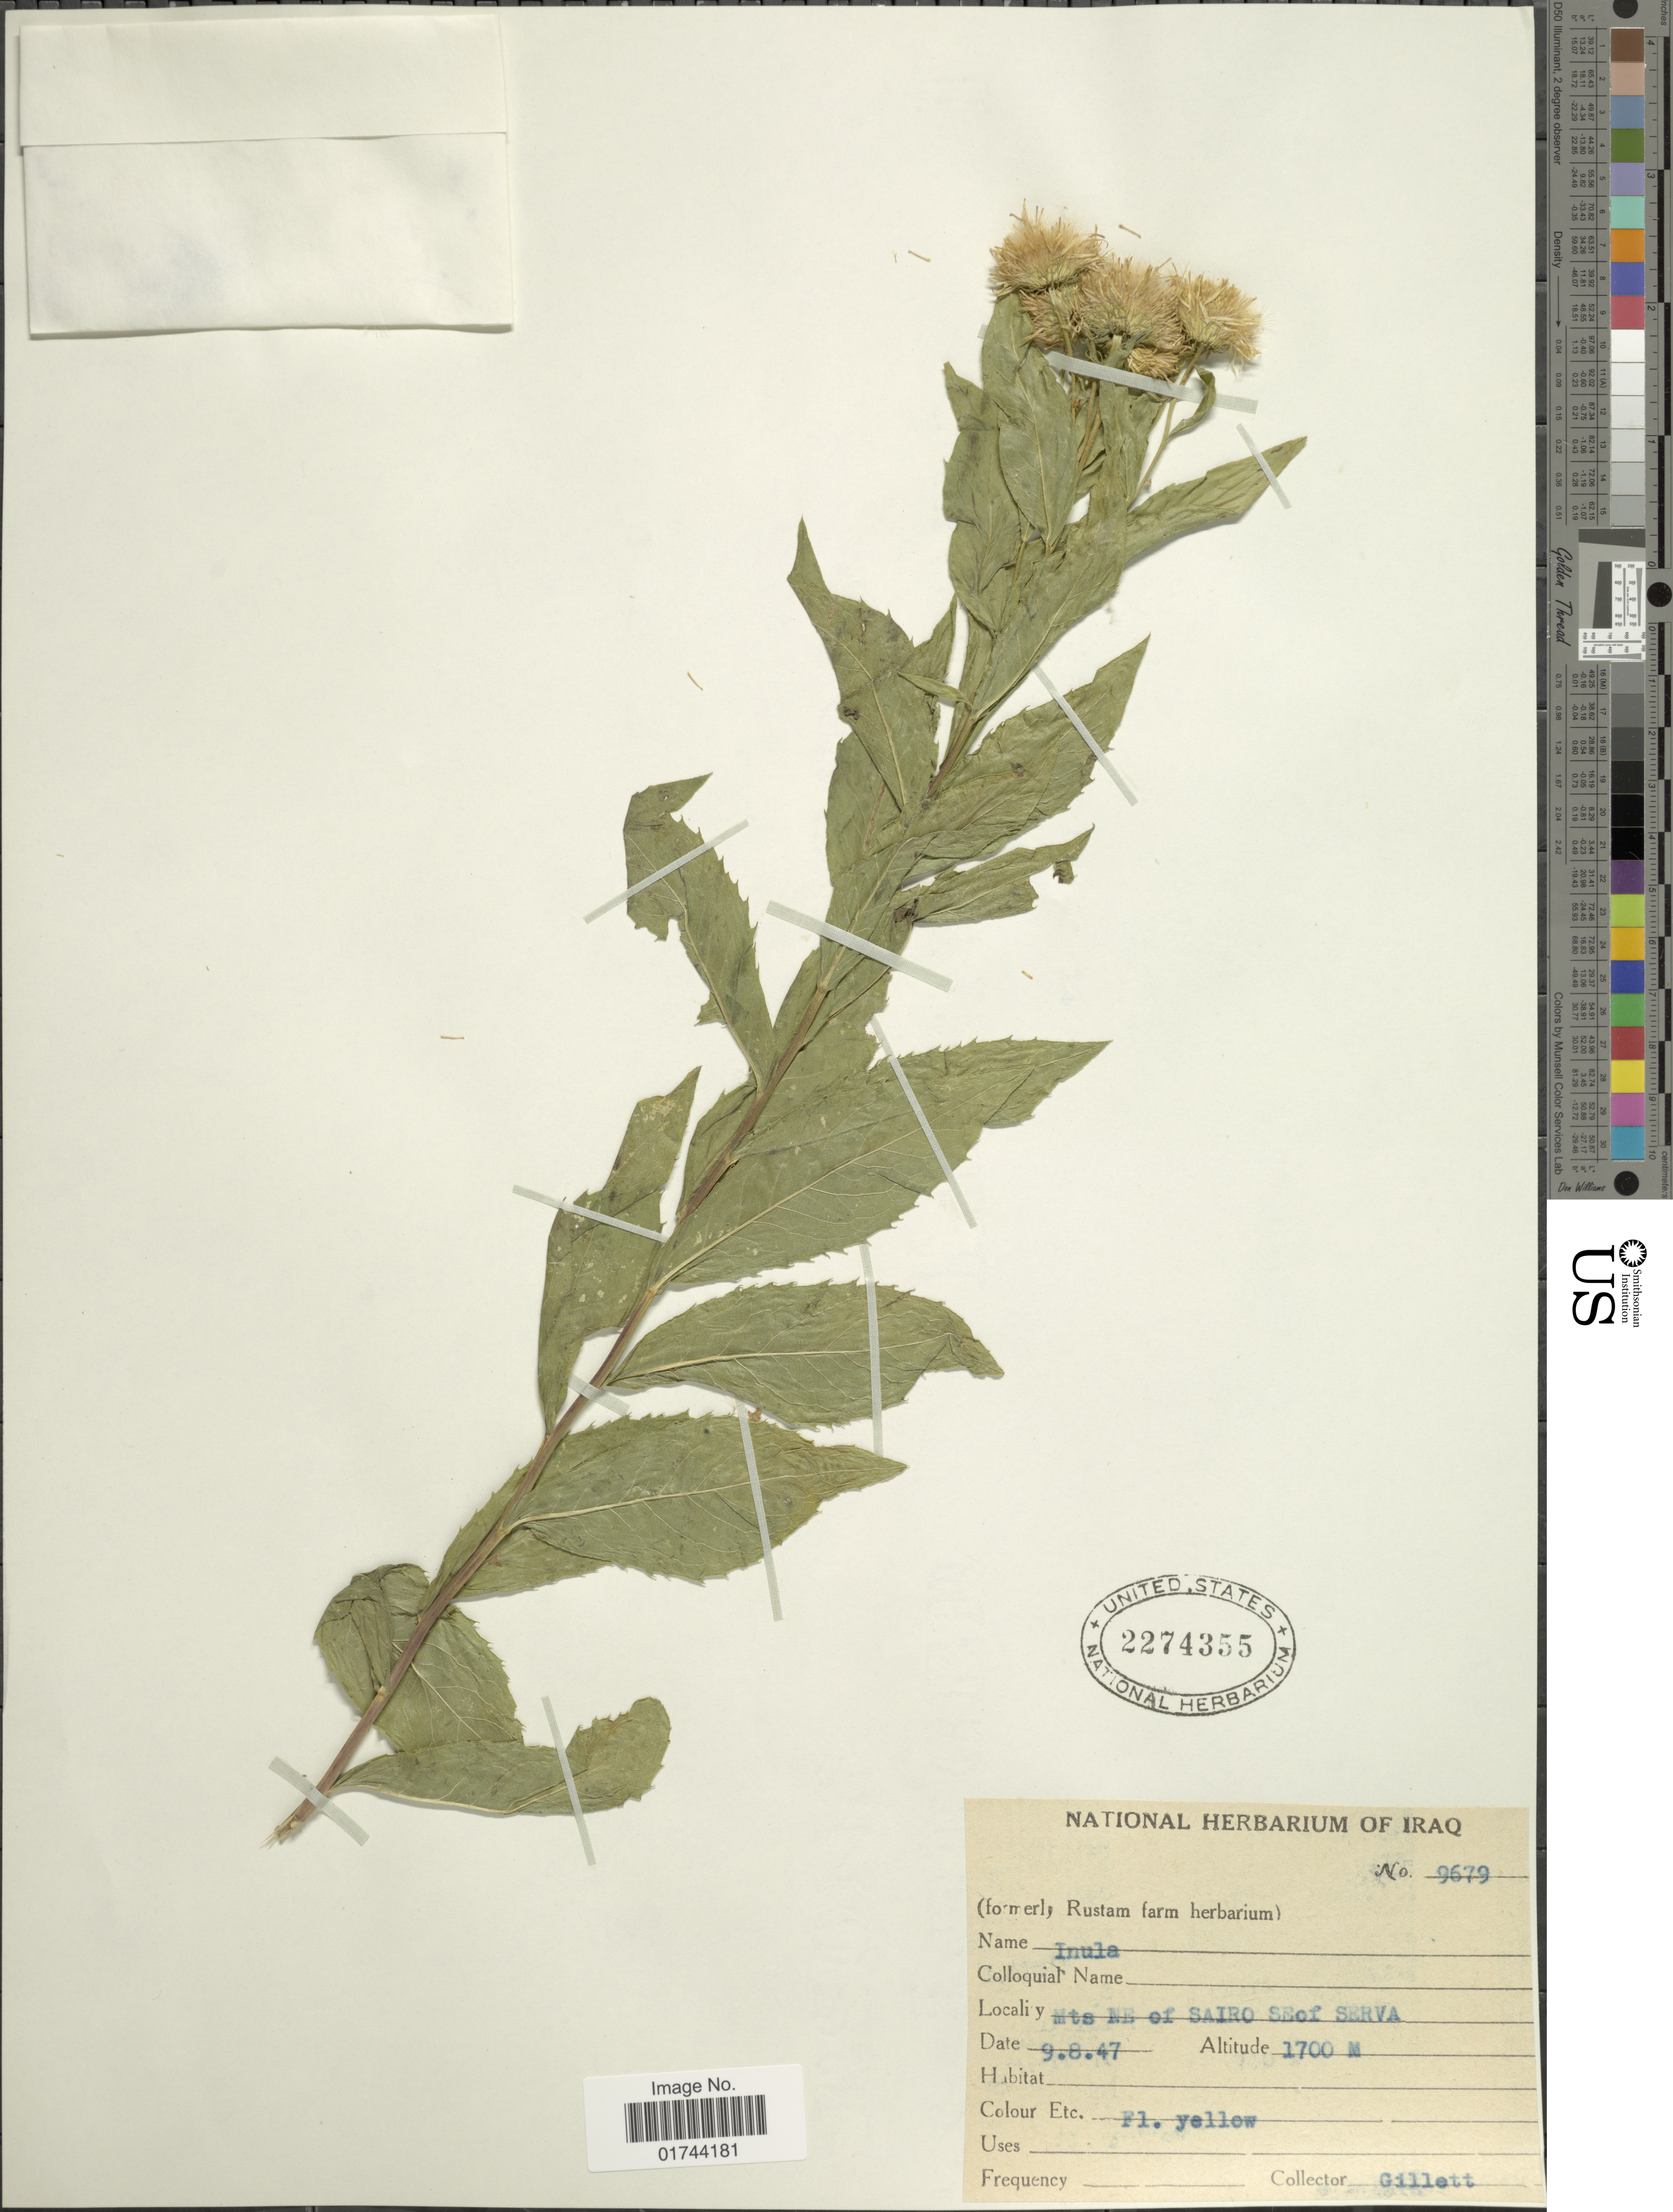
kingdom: Plantae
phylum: Tracheophyta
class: Magnoliopsida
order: Asterales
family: Asteraceae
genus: Inula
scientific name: Inula sp.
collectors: Gillett, --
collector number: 9679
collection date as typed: Transcribed d/m/y: 9/8/47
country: Iraq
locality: Mts NE of Sairo Se of Servo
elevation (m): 1700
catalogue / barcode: US 2274355